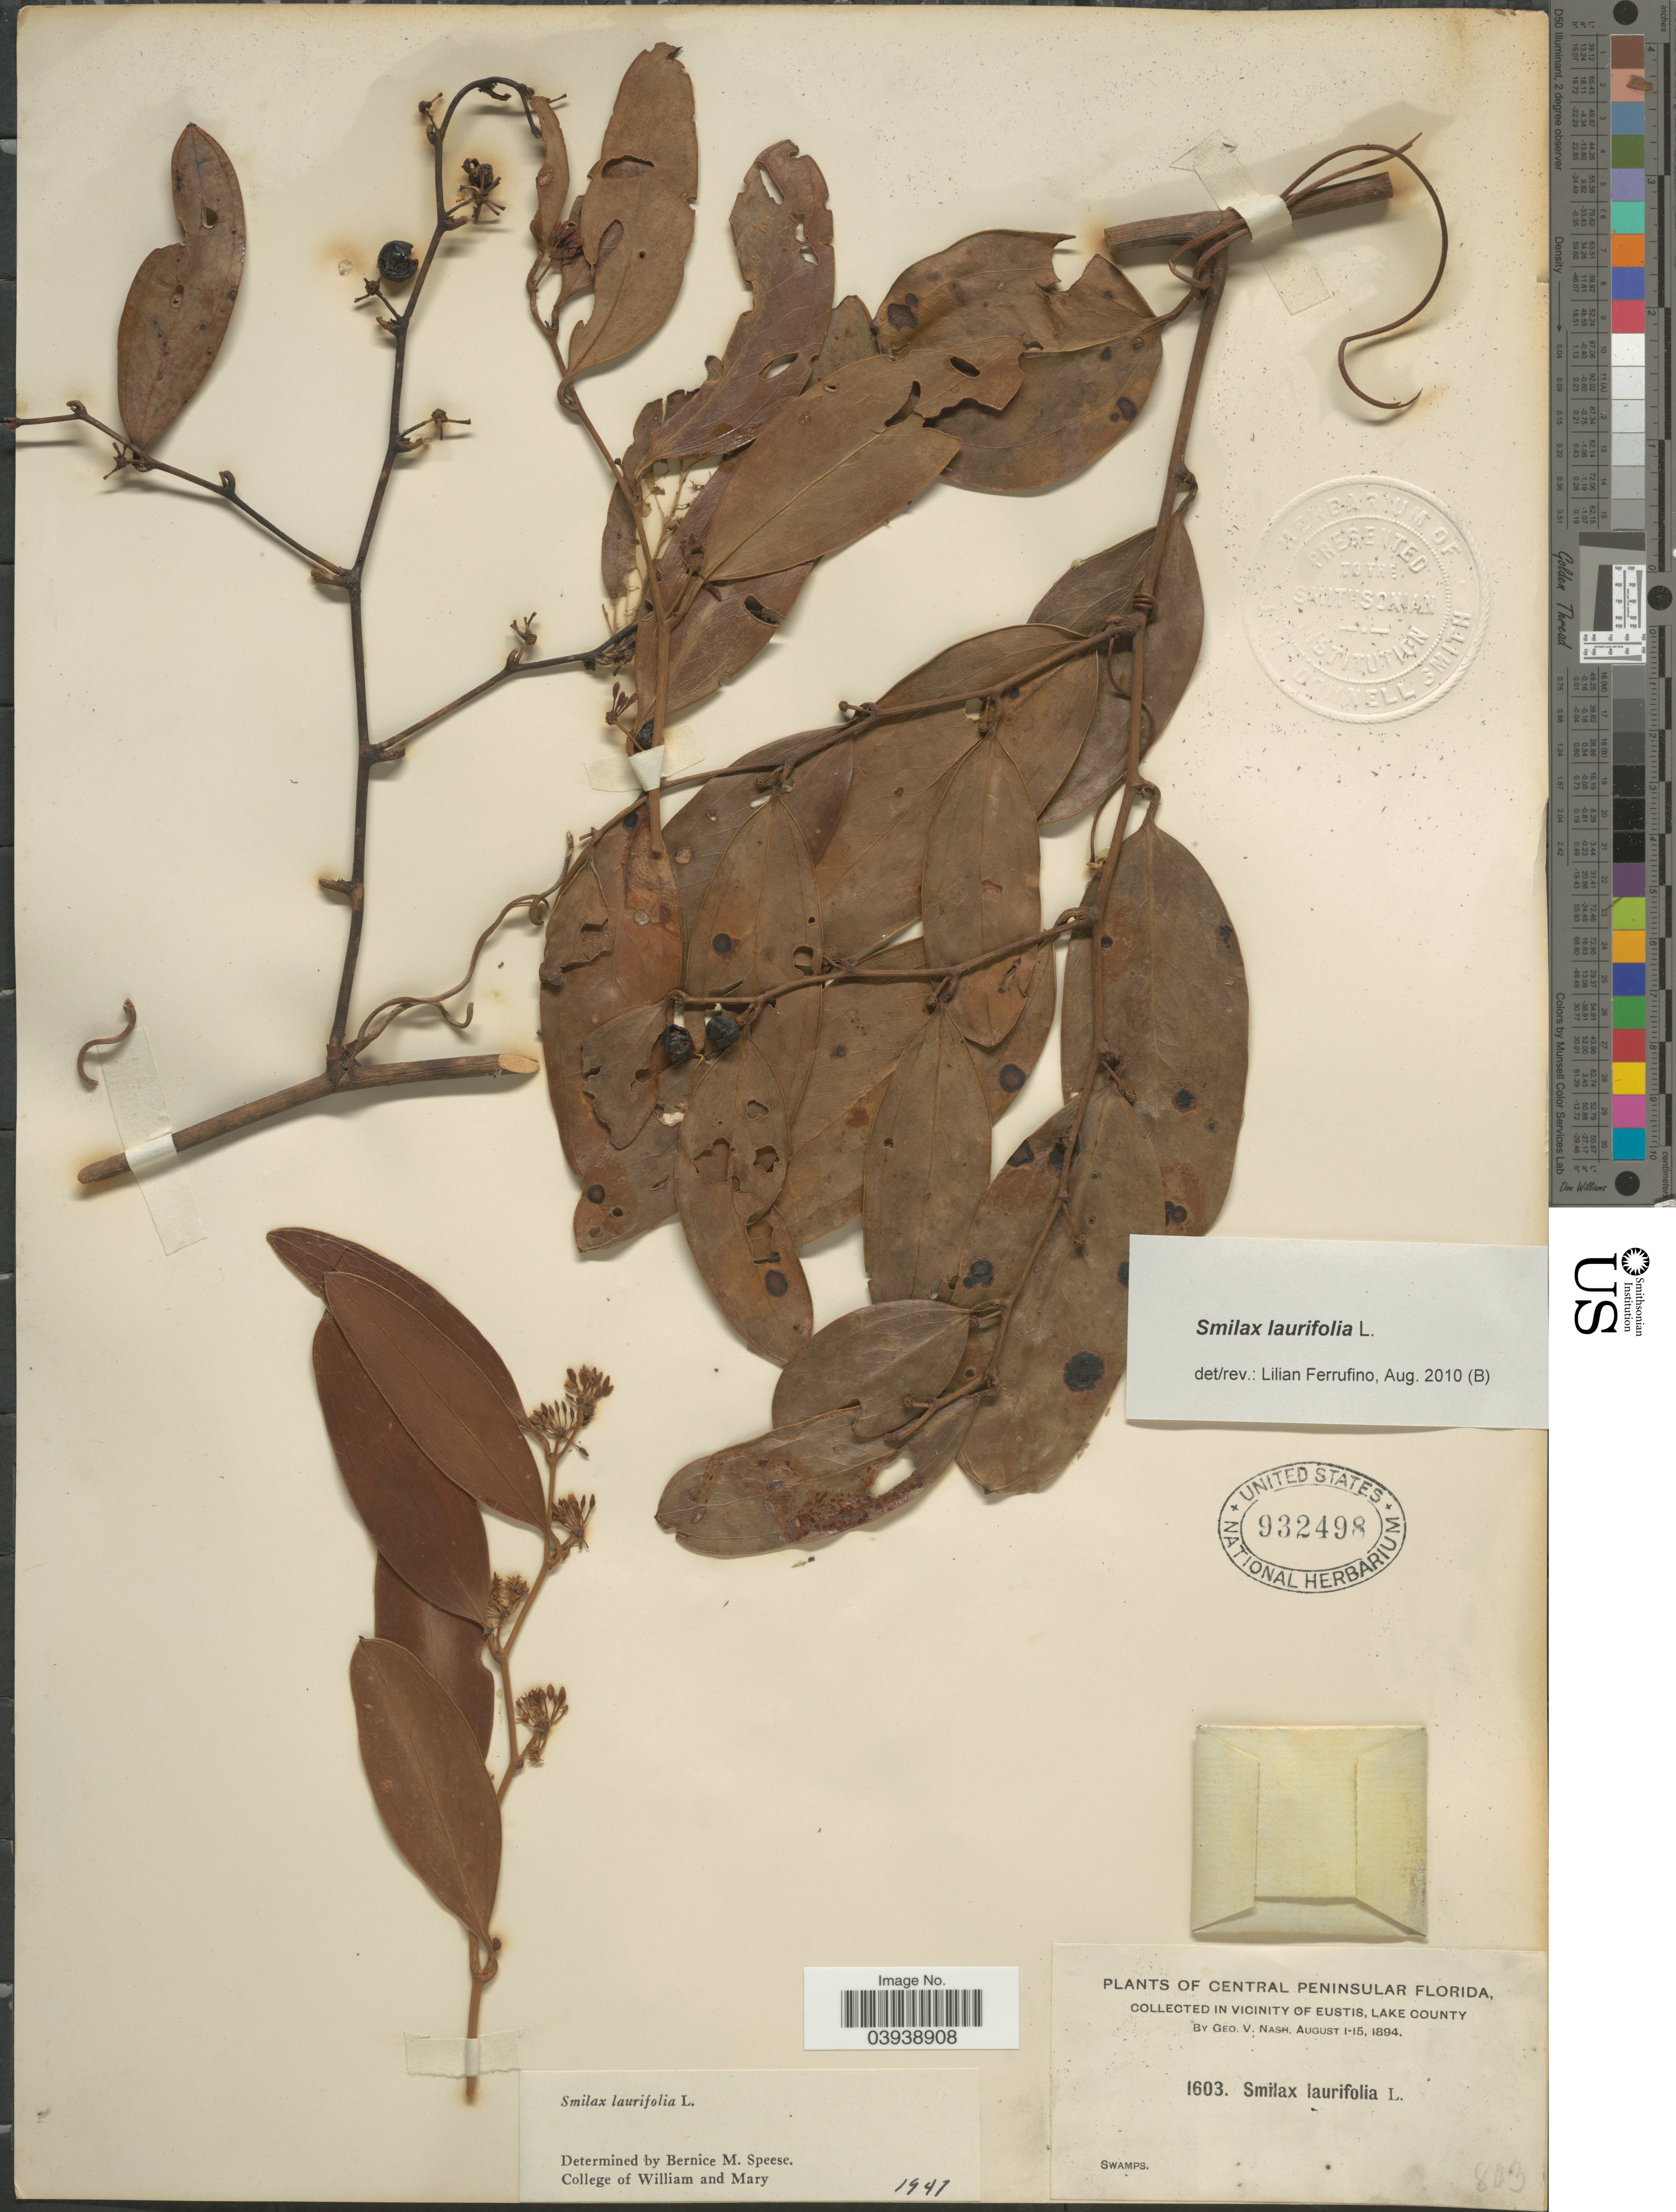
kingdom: Plantae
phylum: Tracheophyta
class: Liliopsida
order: Liliales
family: Smilacaceae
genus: Smilax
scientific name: Smilax laurifolia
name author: L.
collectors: G. V. Nash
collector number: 1603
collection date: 1894-08-01/1894-08-15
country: United States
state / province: Florida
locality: Central Peninsular Florida. In vicinity of Eustis, Lake County.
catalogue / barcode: US 932498